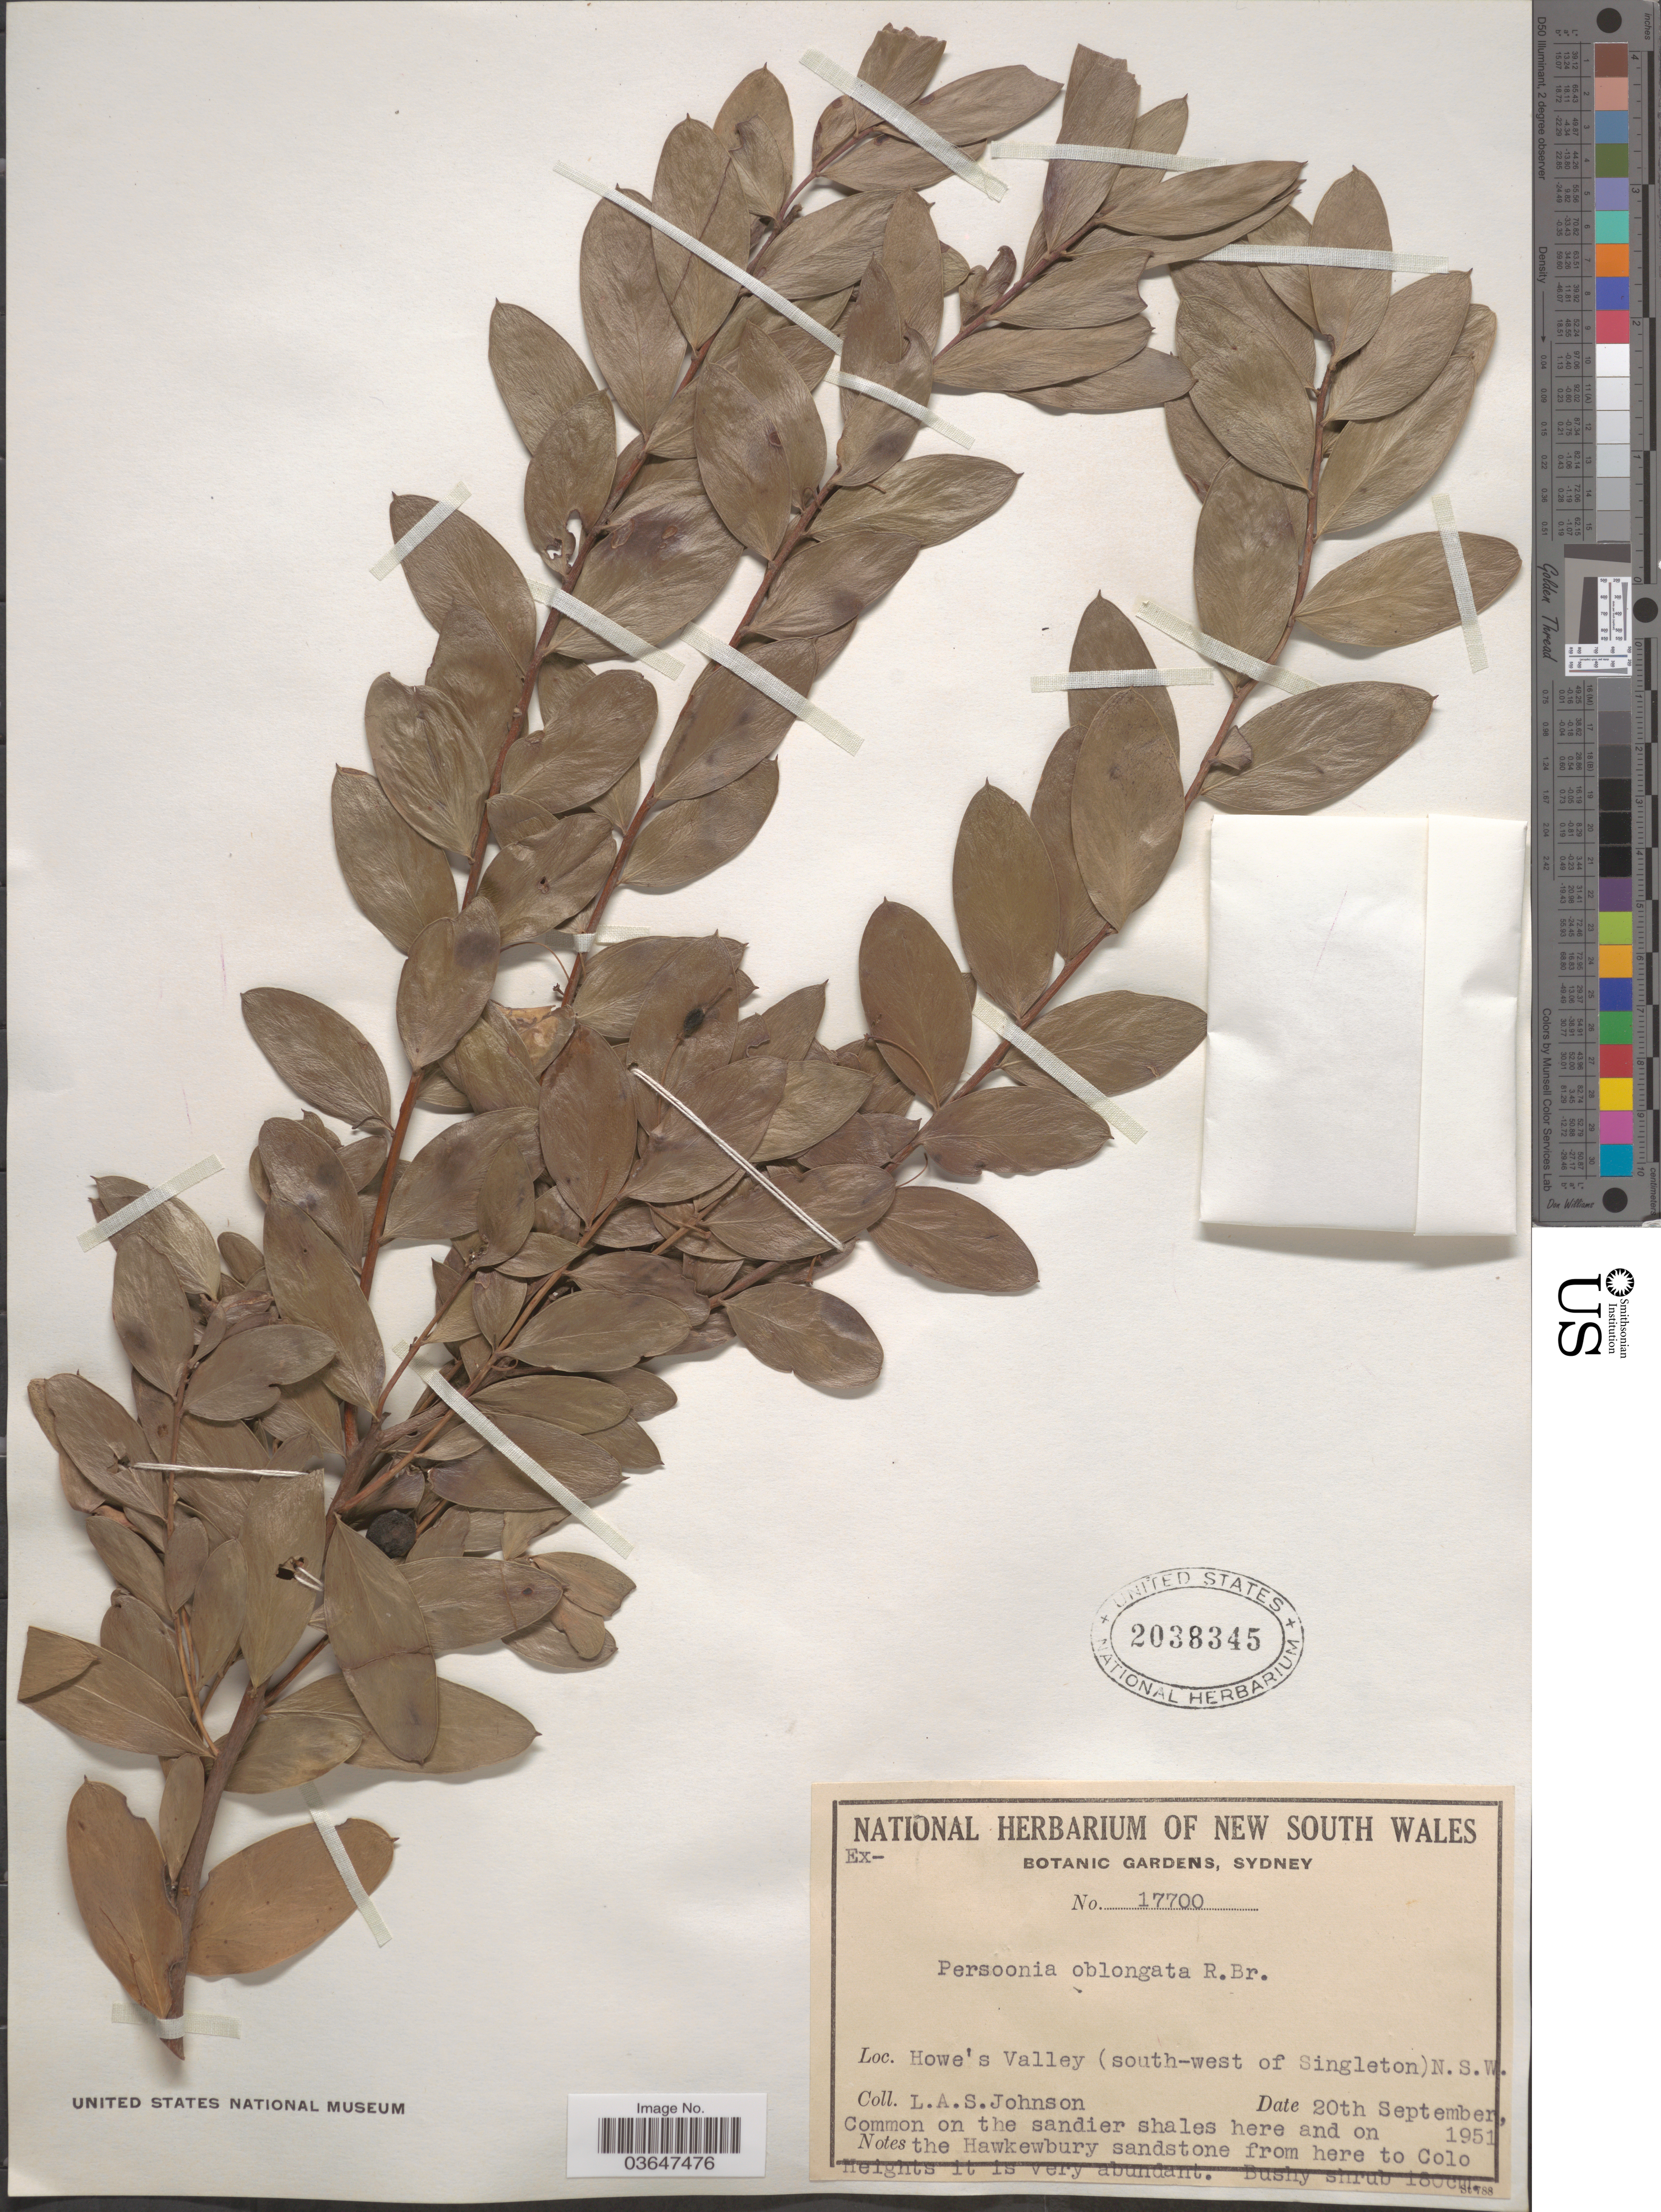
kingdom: Plantae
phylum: Tracheophyta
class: Magnoliopsida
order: Proteales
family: Proteaceae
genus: Persoonia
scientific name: Persoonia oblongata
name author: A. Cunn. ex R. Br.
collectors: L. A. S. Johnson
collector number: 17700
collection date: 1951-09-20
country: Australia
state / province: New South Wales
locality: How's Valley (south-west of Singleton).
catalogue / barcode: US 2038345